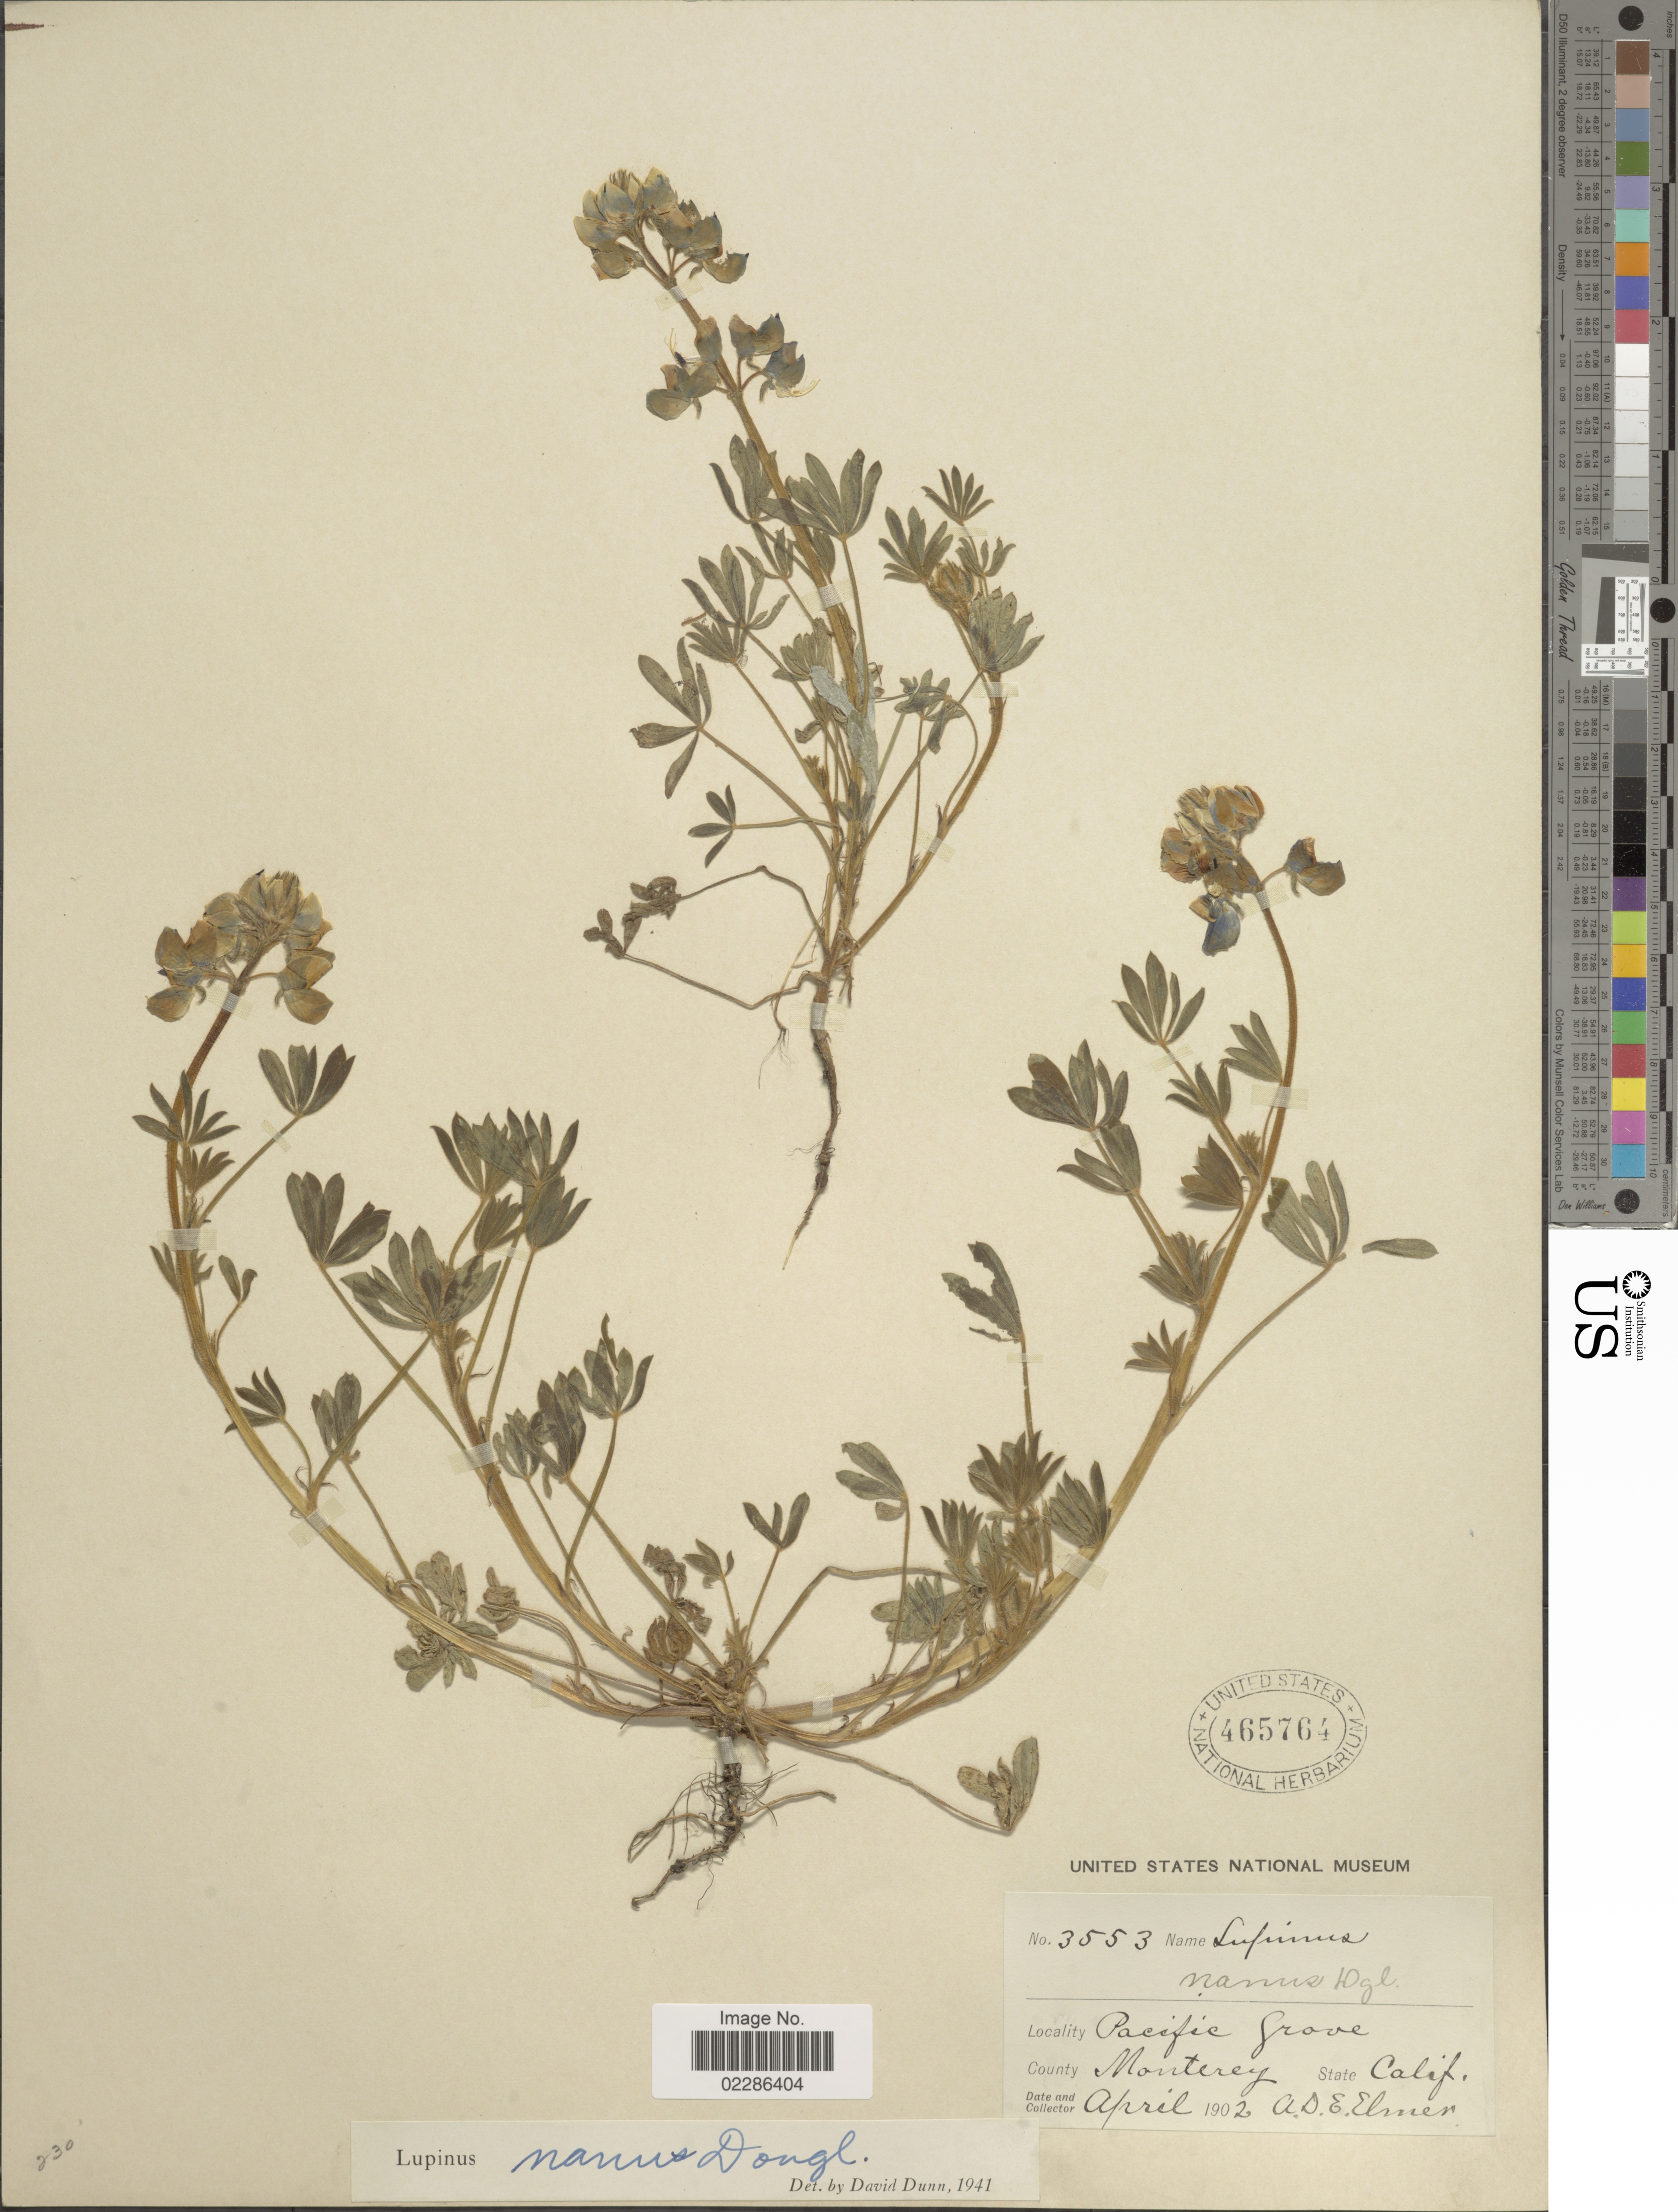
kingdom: Plantae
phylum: Tracheophyta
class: Magnoliopsida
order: Fabales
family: Fabaceae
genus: Lupinus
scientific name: Lupinus nanus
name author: Douglas ex Benth.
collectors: A. D. E. Elmer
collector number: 3553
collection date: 1902-04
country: United States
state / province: California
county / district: Monterey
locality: Pacific Grove, Monterey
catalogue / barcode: US 465764